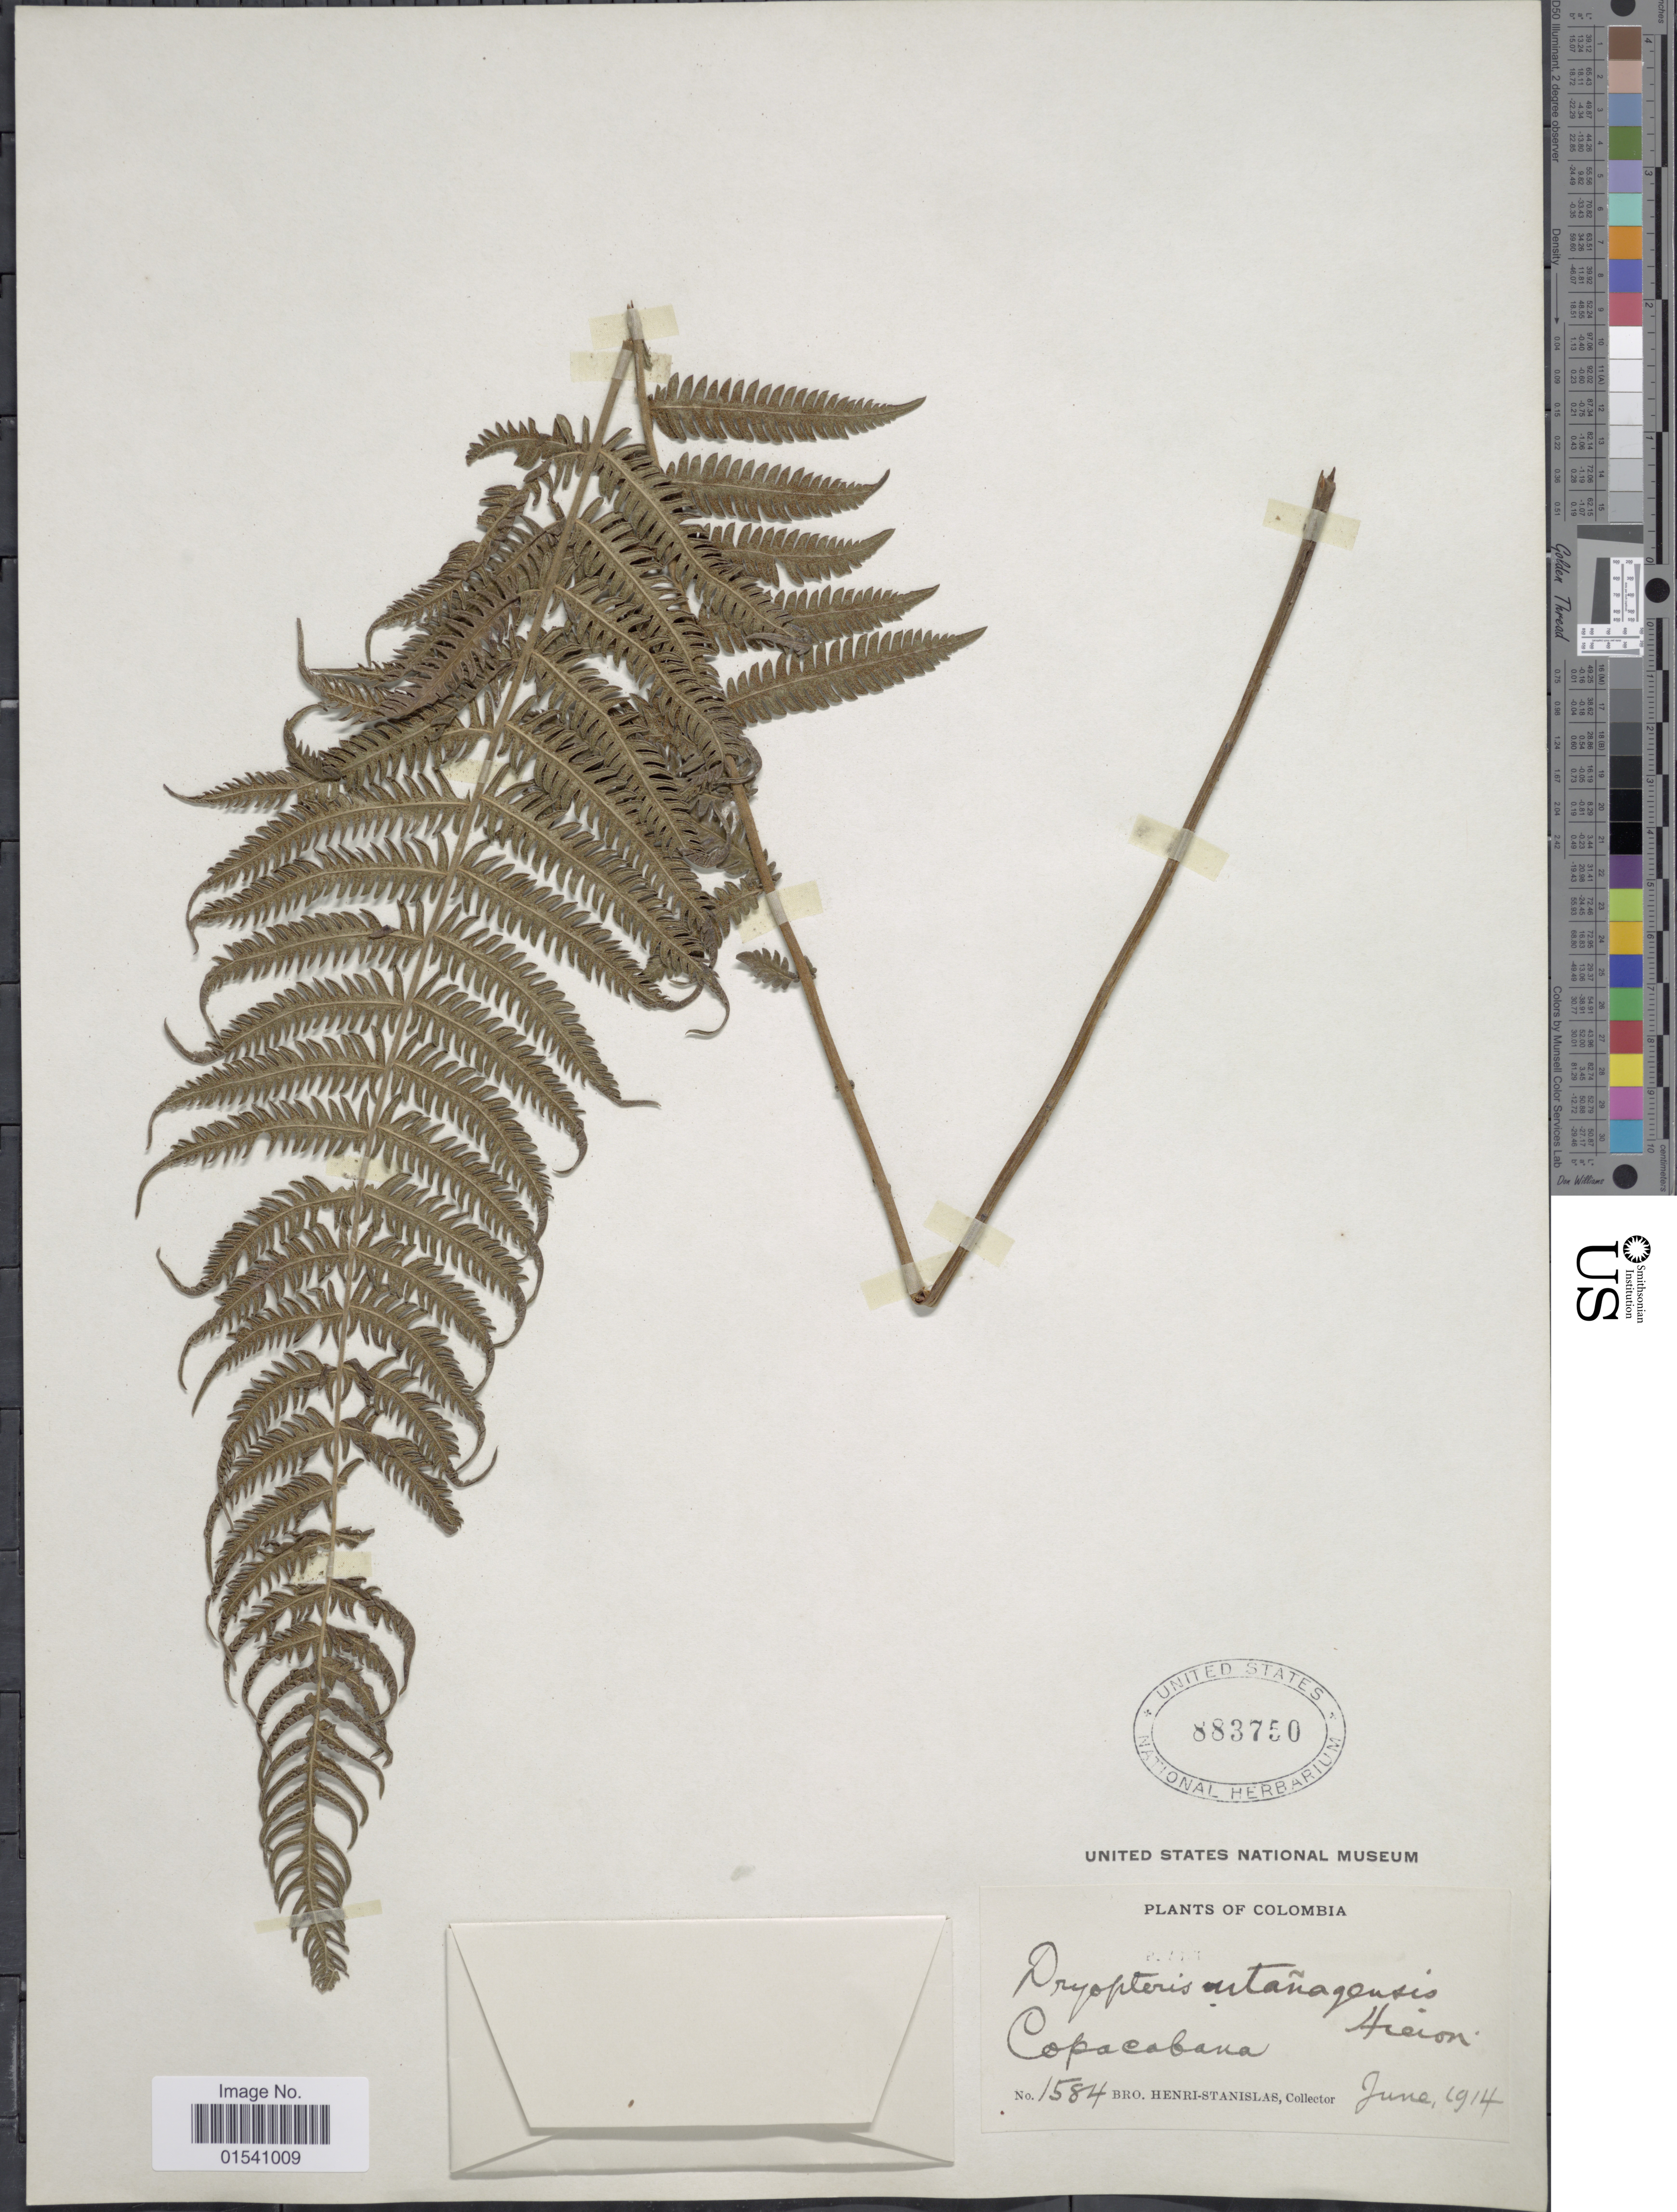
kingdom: Plantae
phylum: Tracheophyta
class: Polypodiopsida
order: Polypodiales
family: Thelypteridaceae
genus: Amauropelta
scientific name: Amauropelta supina (Sodiro) comb. nov., ined 2015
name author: (Sodiro)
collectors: Henri-Stanislas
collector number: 1584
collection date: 1914-06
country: Colombia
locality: Copacabana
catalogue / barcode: US 883750